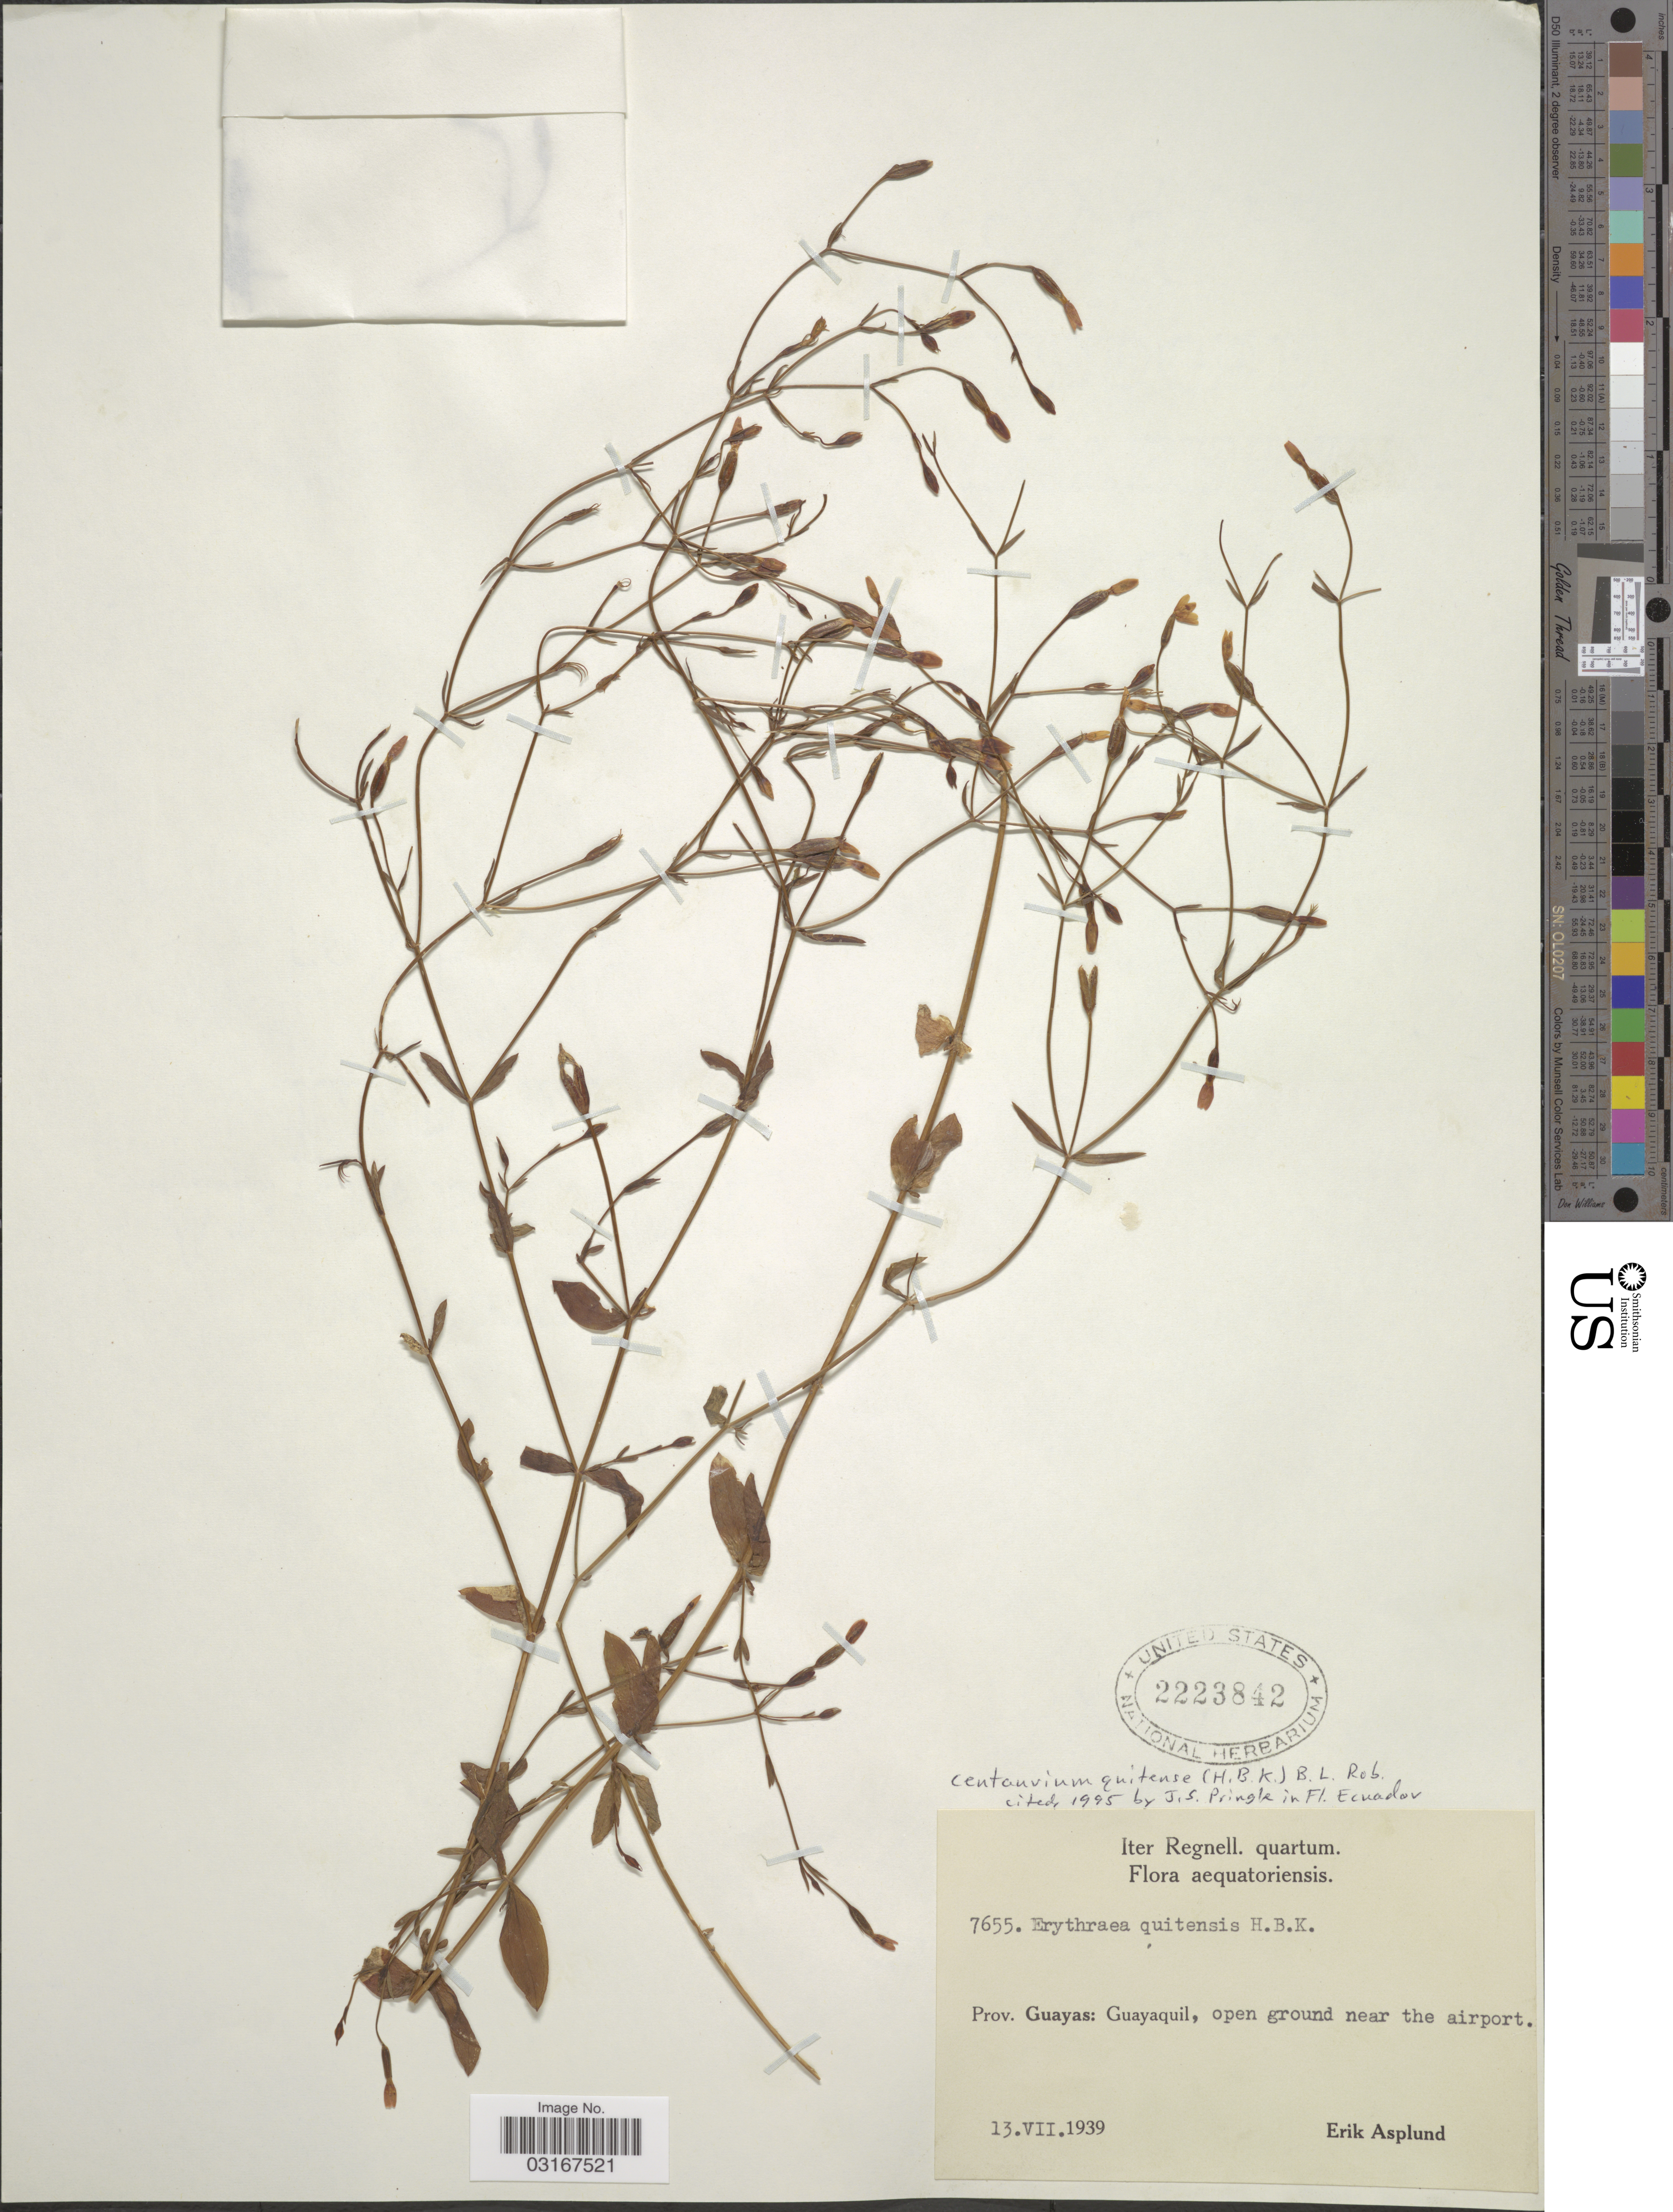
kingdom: Plantae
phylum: Tracheophyta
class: Magnoliopsida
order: Gentianales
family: Gentianaceae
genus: Centaurium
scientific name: Centaurium quitense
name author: (Kunth) B.L. Rob.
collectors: E. Asplund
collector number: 7655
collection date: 1939-07-13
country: Ecuador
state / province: Guayas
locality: Guayaquil, open ground near the airport.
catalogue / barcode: US 2223842